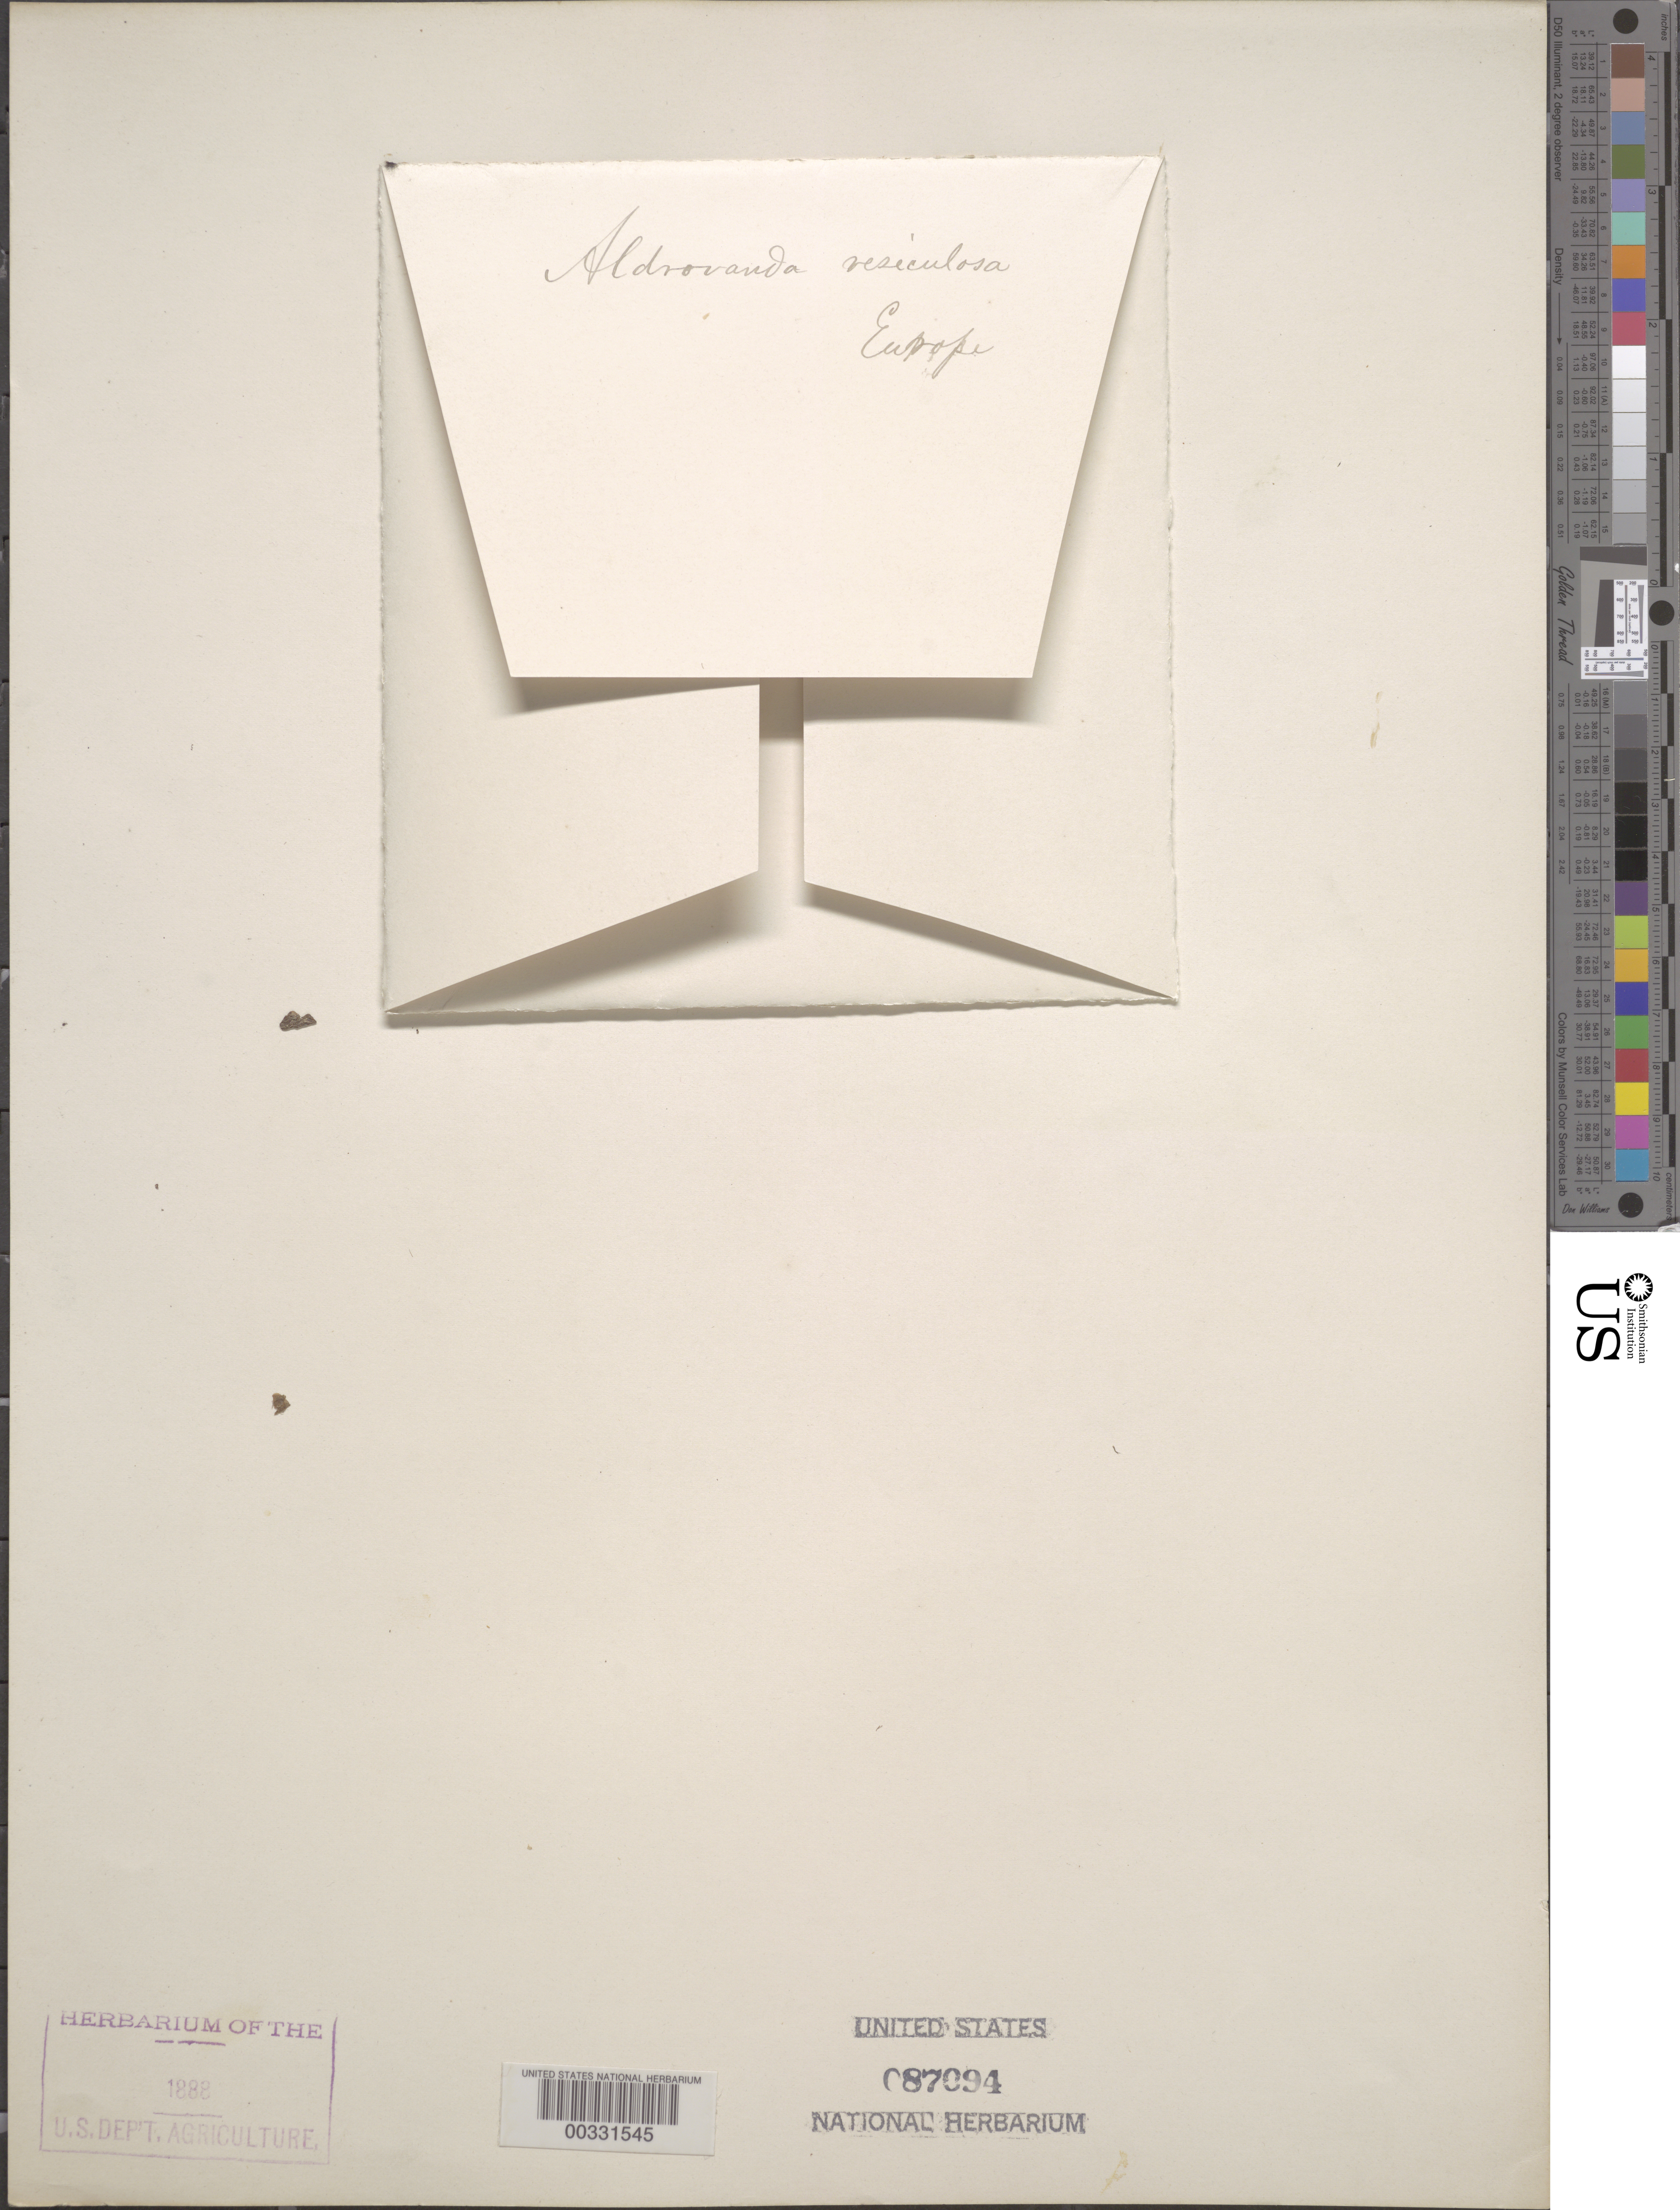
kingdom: Plantae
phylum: Tracheophyta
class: Magnoliopsida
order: Caryophyllales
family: Droseraceae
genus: Aldrovanda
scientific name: Aldrovanda vesiculosa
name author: L.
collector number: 980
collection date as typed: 08 Jul 1861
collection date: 1861-07-08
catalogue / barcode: US 87094